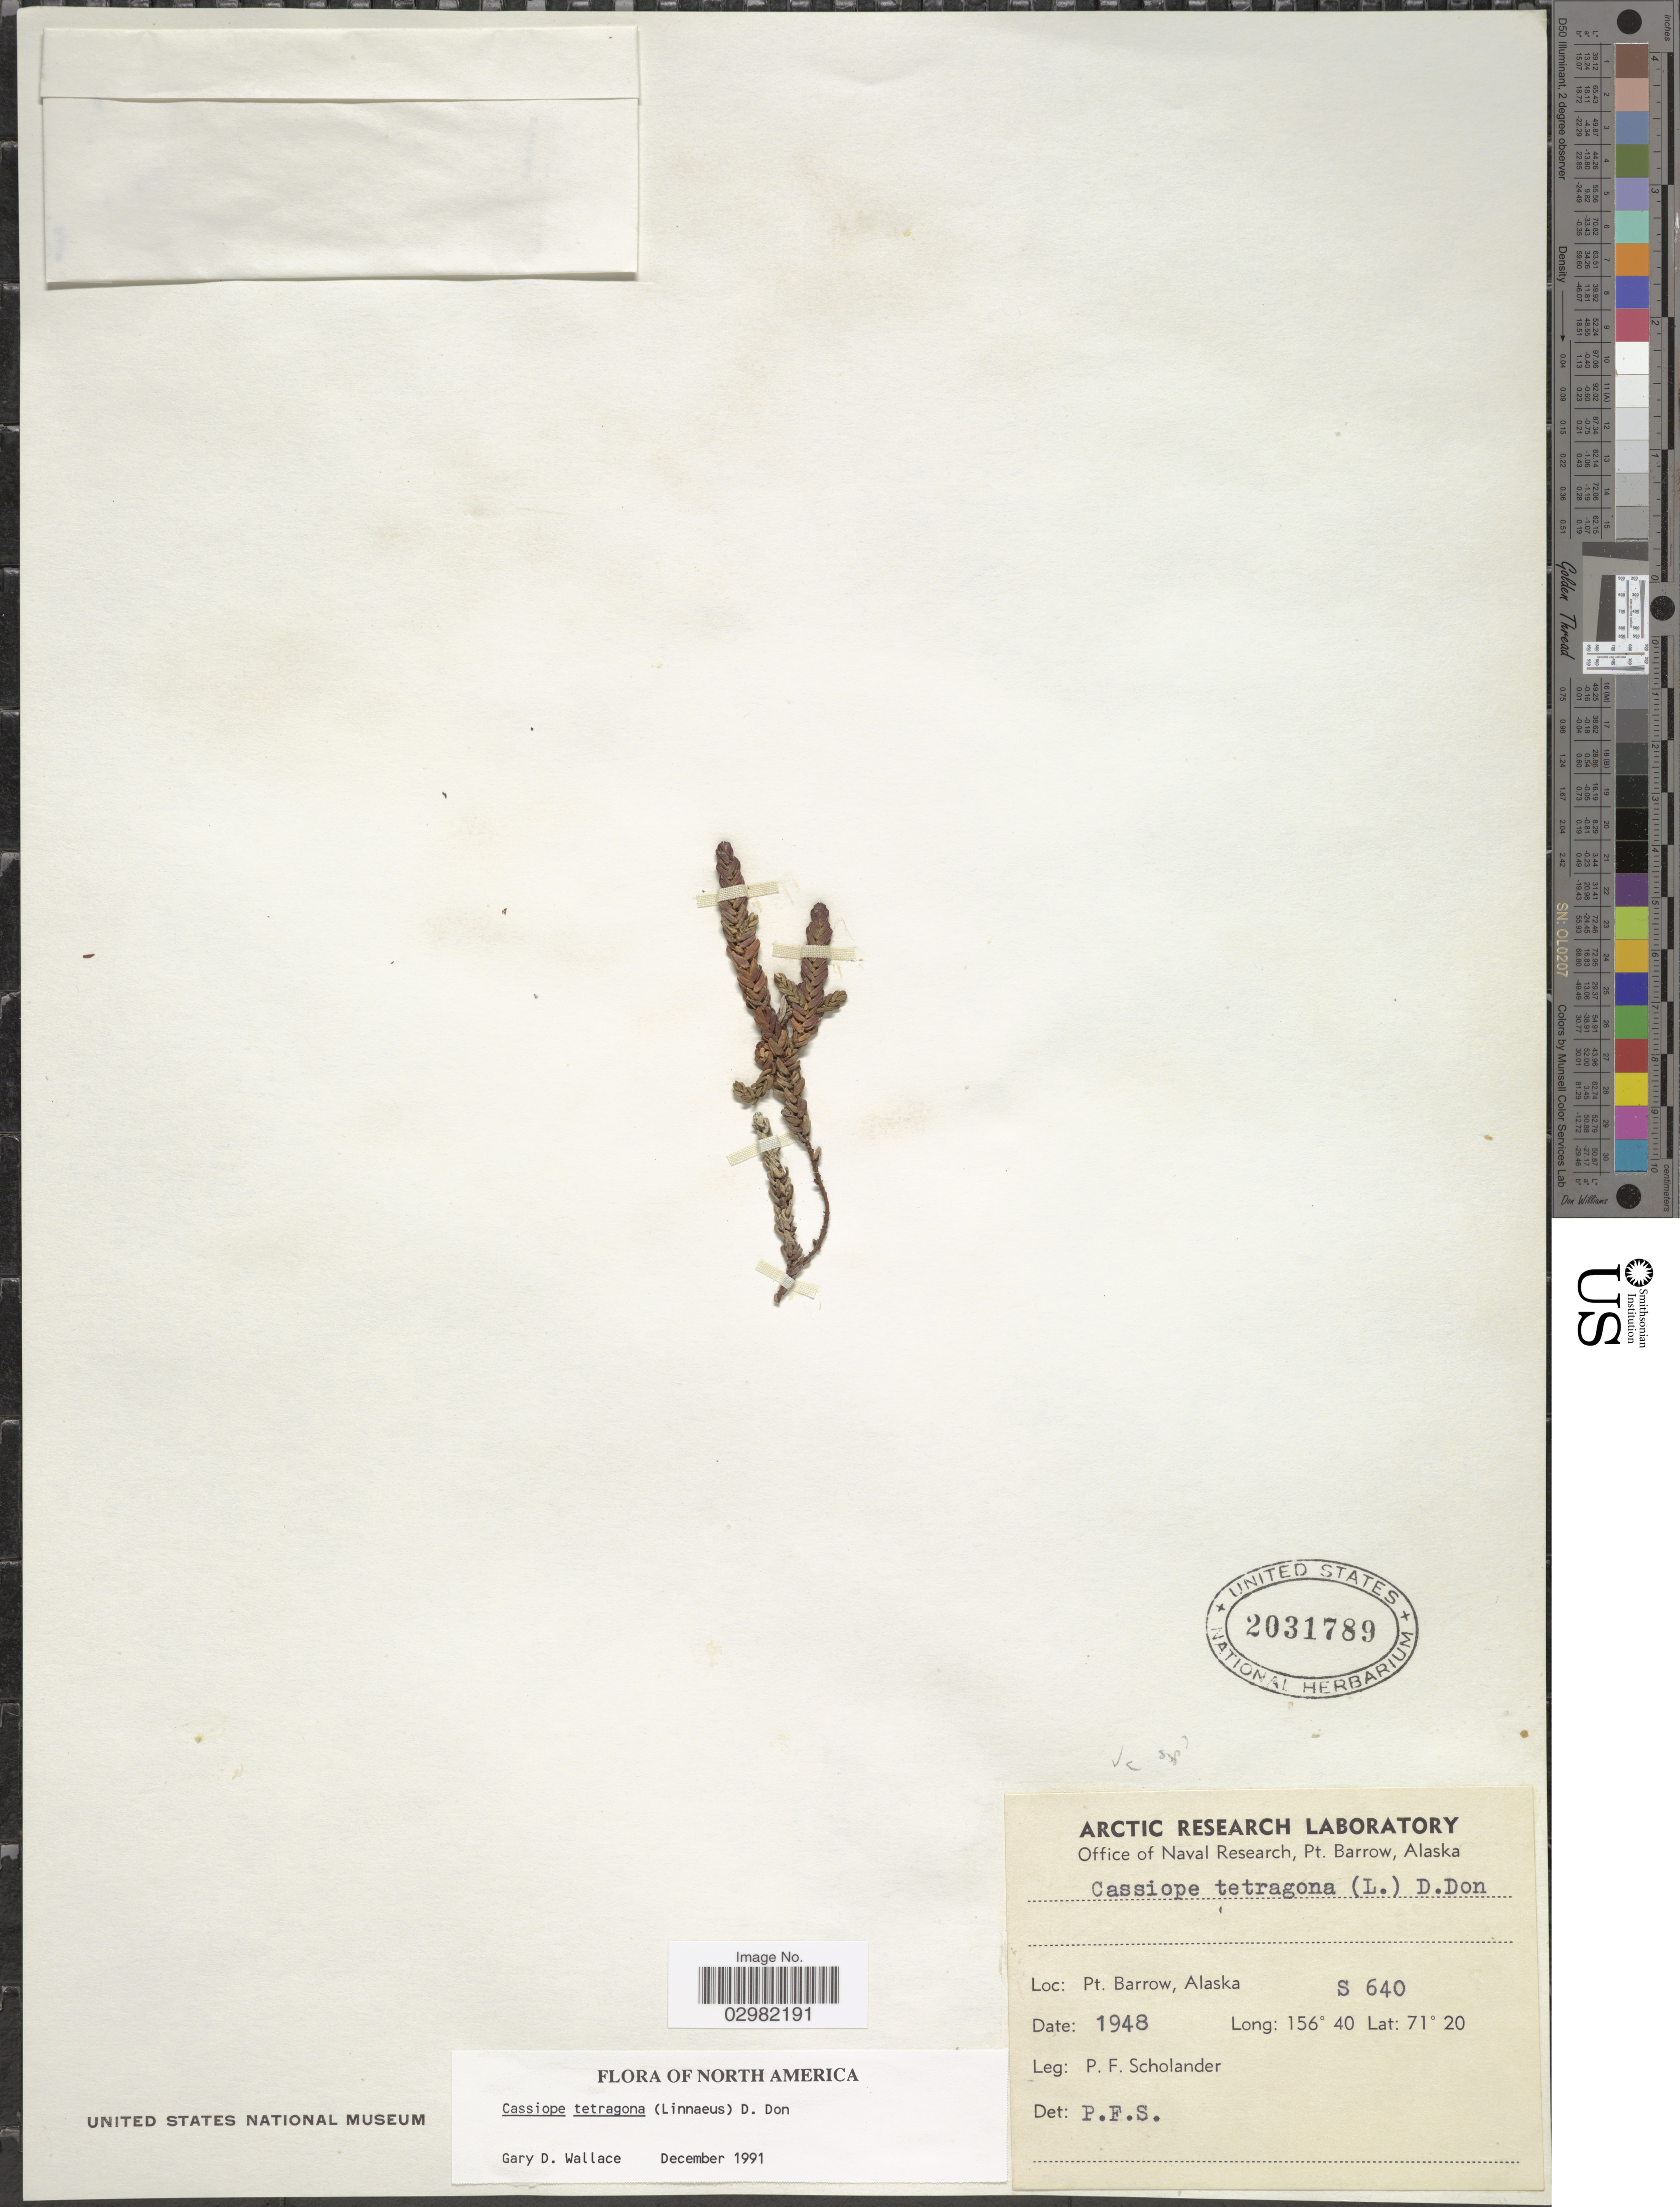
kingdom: Plantae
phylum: Tracheophyta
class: Magnoliopsida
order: Ericales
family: Ericaceae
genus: Cassiope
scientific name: Cassiope tetragona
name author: (L.) D. Don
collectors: P. Scholander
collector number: S 640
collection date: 1948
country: United States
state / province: Alaska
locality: Pt. Barrow.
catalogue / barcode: US 2031789